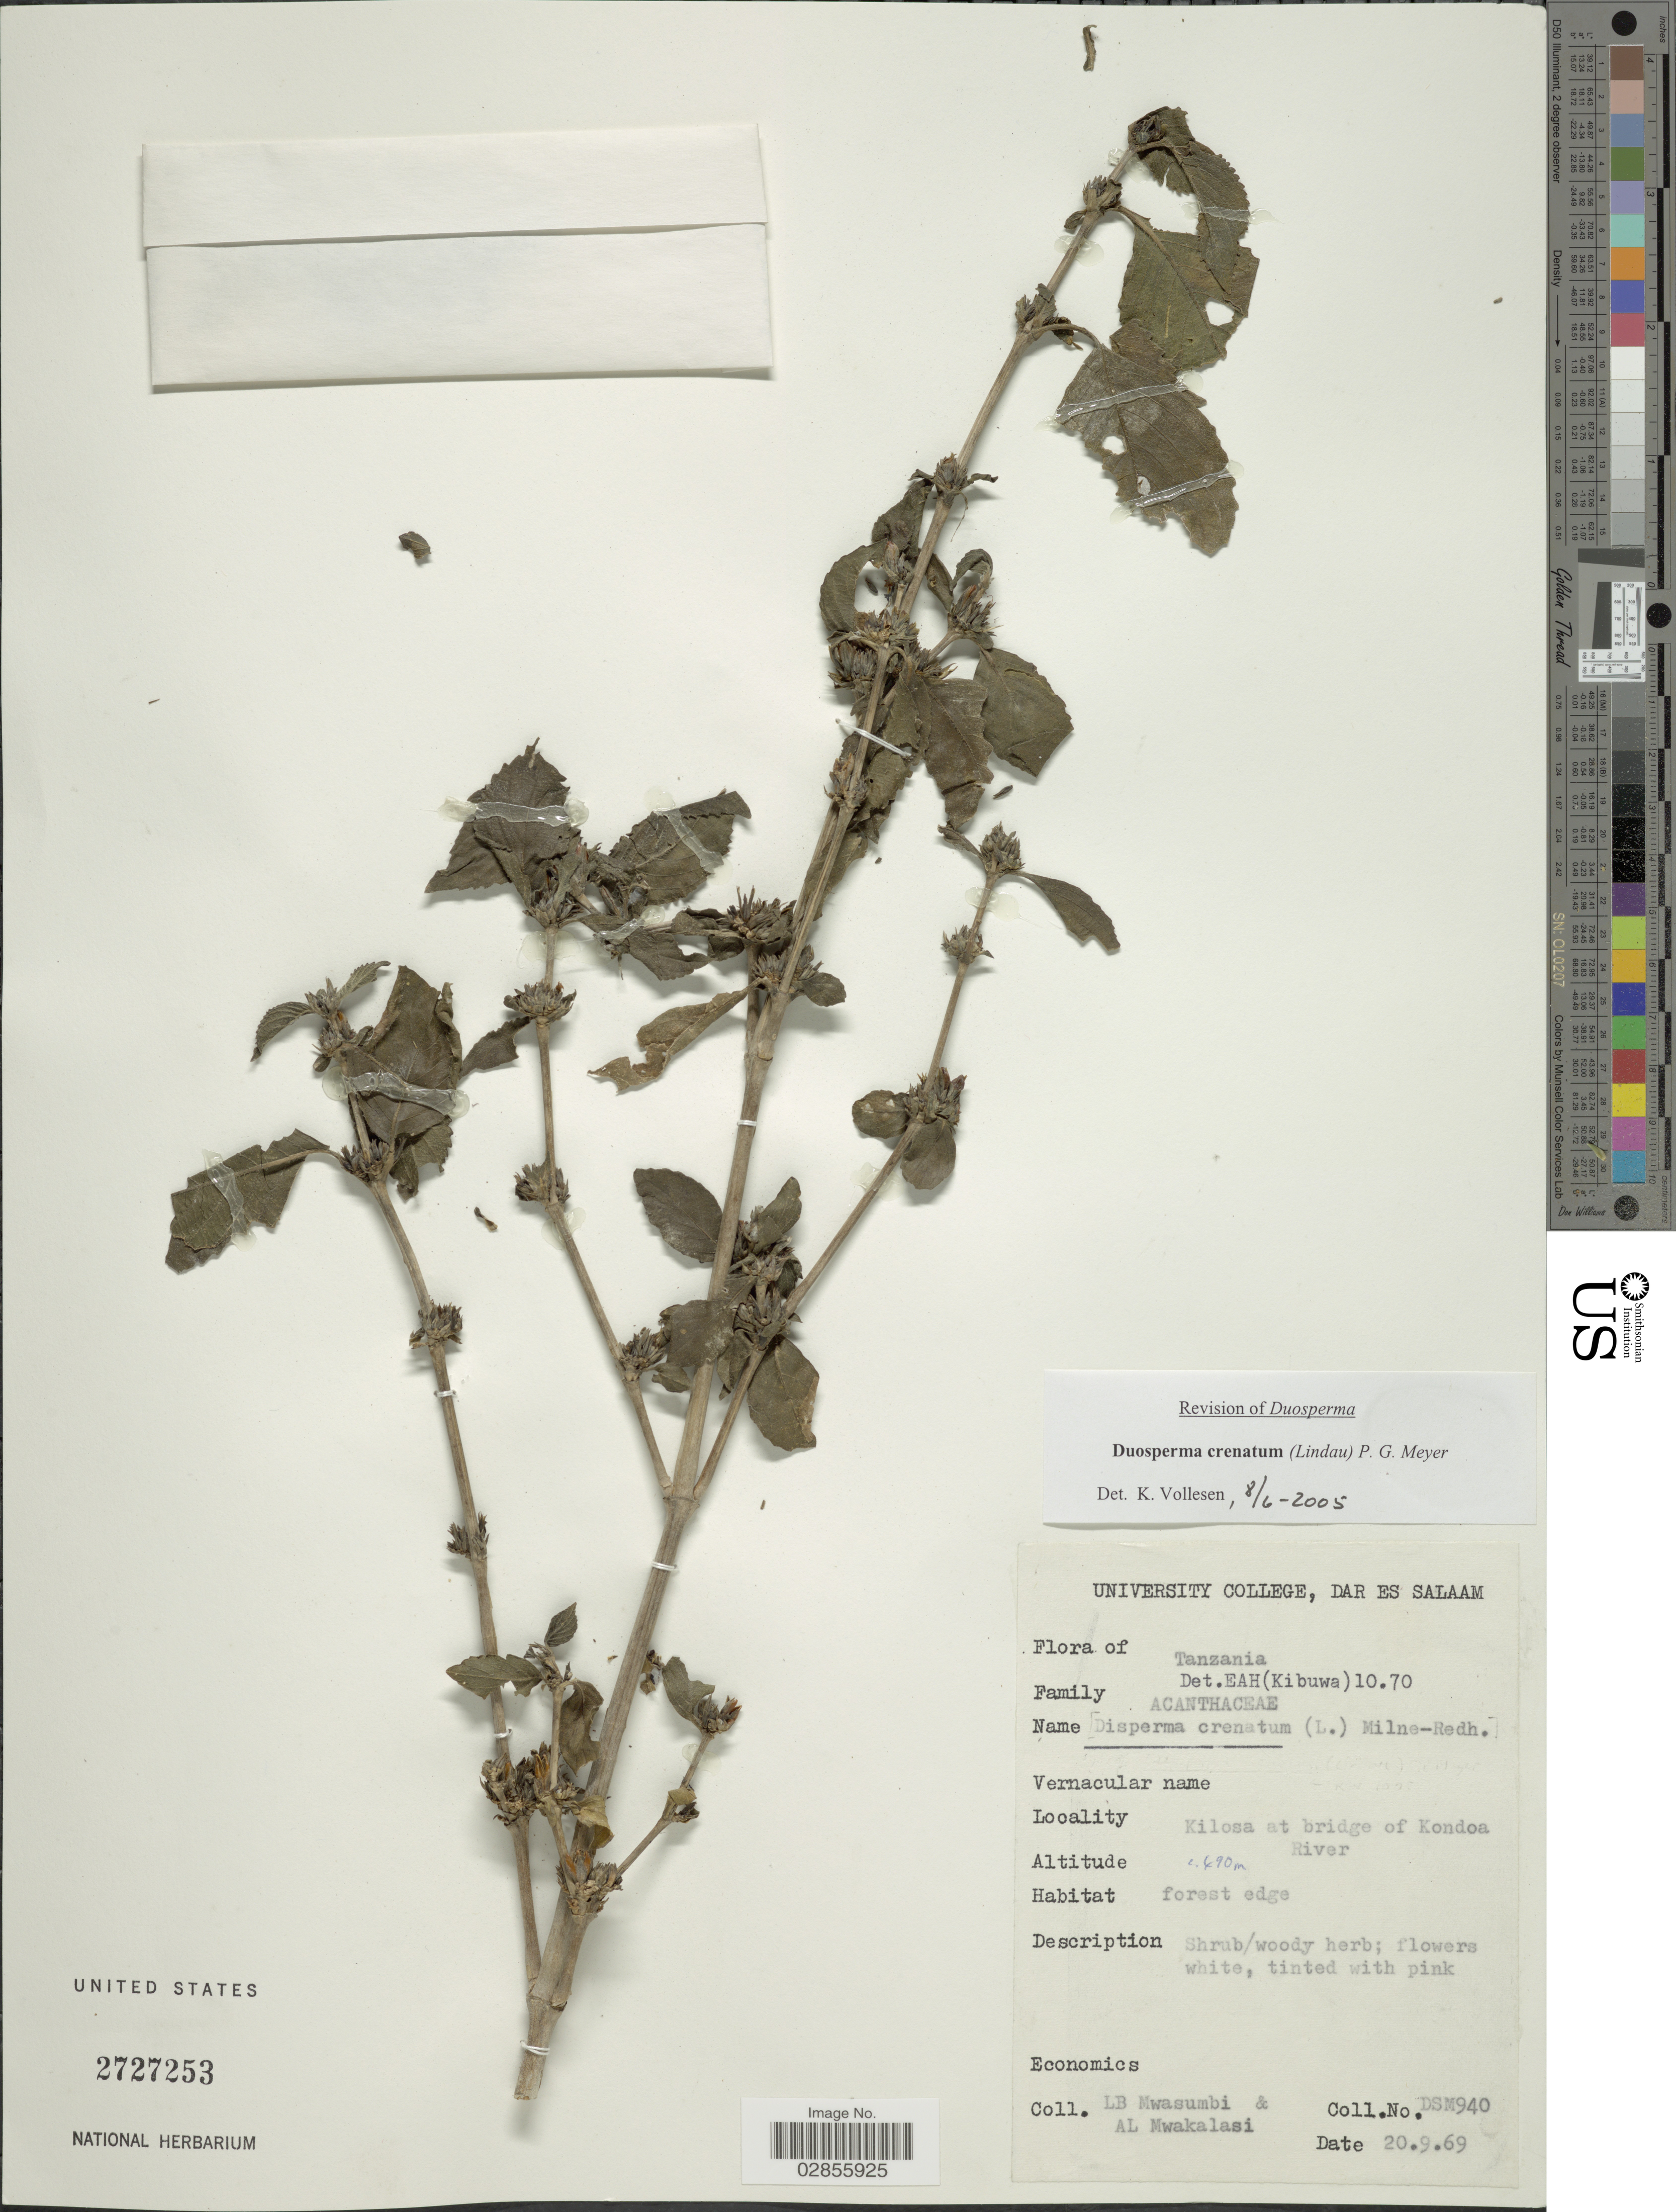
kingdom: Plantae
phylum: Tracheophyta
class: Magnoliopsida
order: Lamiales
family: Acanthaceae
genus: Duosperma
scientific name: Duosperma crenatum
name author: (Lindau) P.G. Mey.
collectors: L. Mwasumbi & A. Mwakalasi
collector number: DSM940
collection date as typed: Transcribed d/m/y: 20/9/69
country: Tanzania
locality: Kilosa at bridge of Kondoa River.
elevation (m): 490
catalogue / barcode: US 2727253